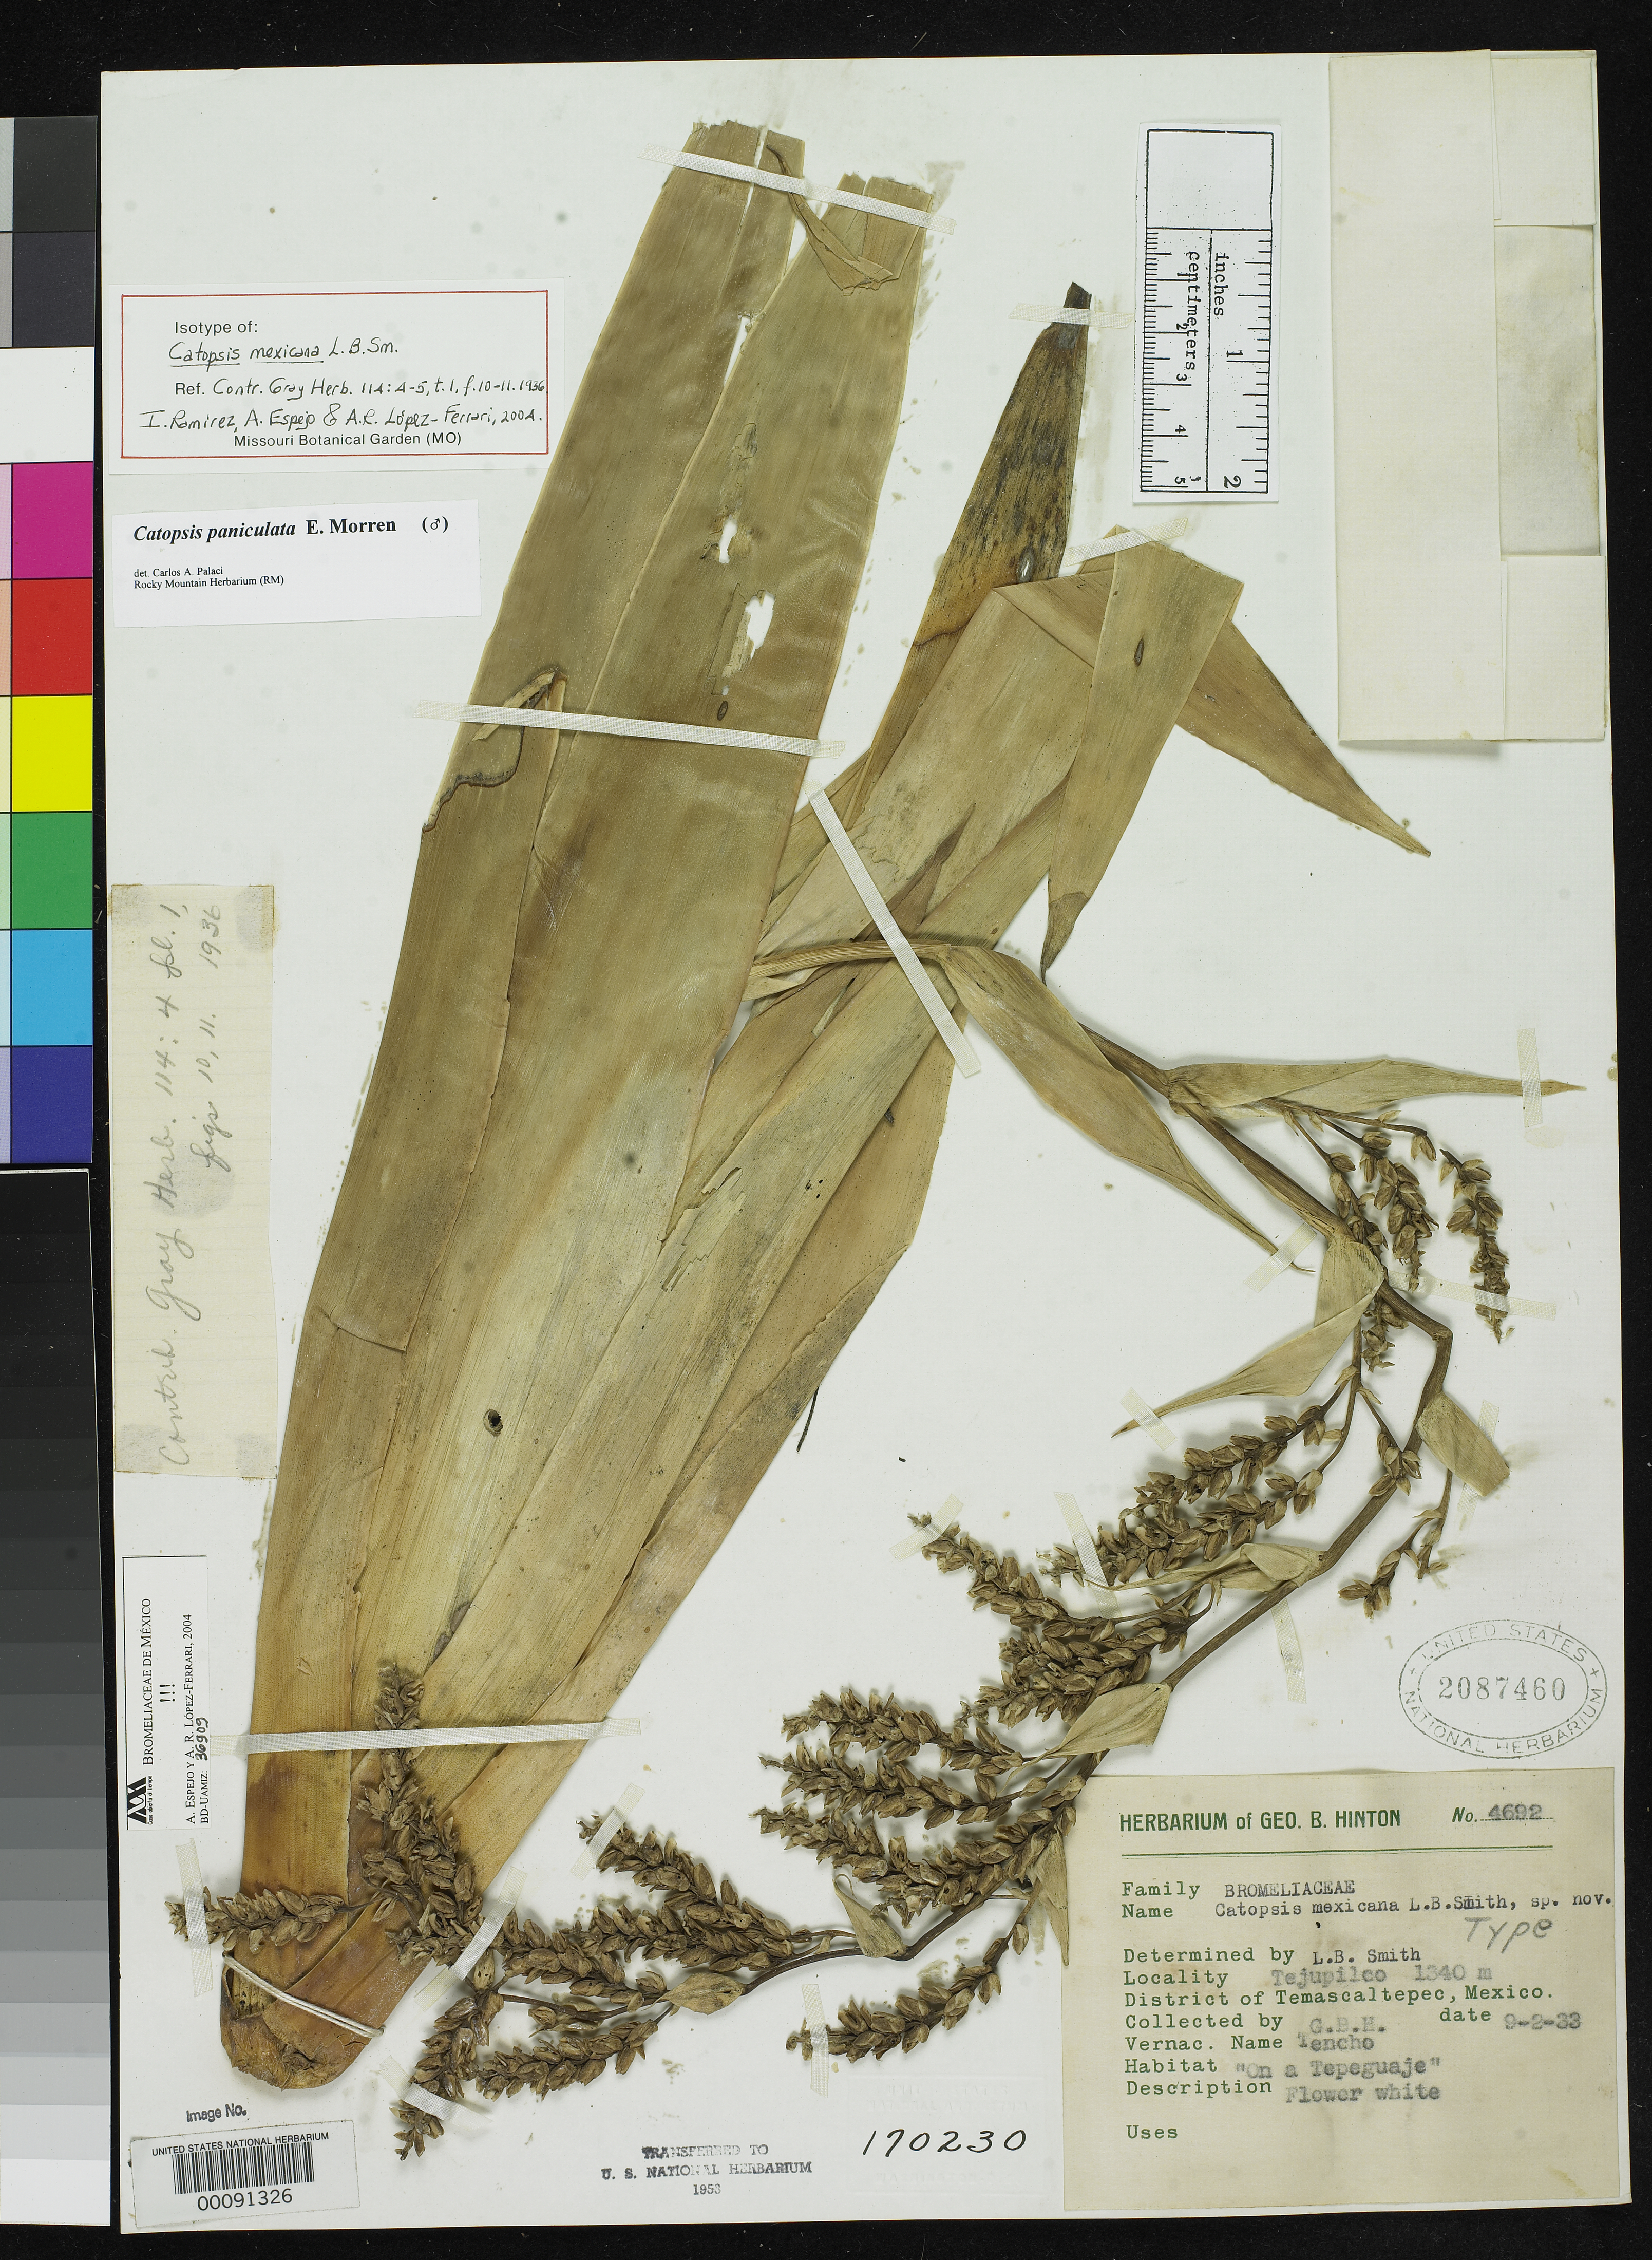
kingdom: Plantae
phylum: Tracheophyta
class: Liliopsida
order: Poales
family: Bromeliaceae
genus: Catopsis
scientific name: Catopsis mexicana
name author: L.B. Sm.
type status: Isotype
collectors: G. B. Hinton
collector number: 4692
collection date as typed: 09 Feb 1933 or 02 Sep 1933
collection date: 1933-02-09 or 1933-09-02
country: Mexico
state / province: México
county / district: Temascaltepec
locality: Tejupilco.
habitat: "On a Tepeguaje".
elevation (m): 1340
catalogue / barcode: US 2087460